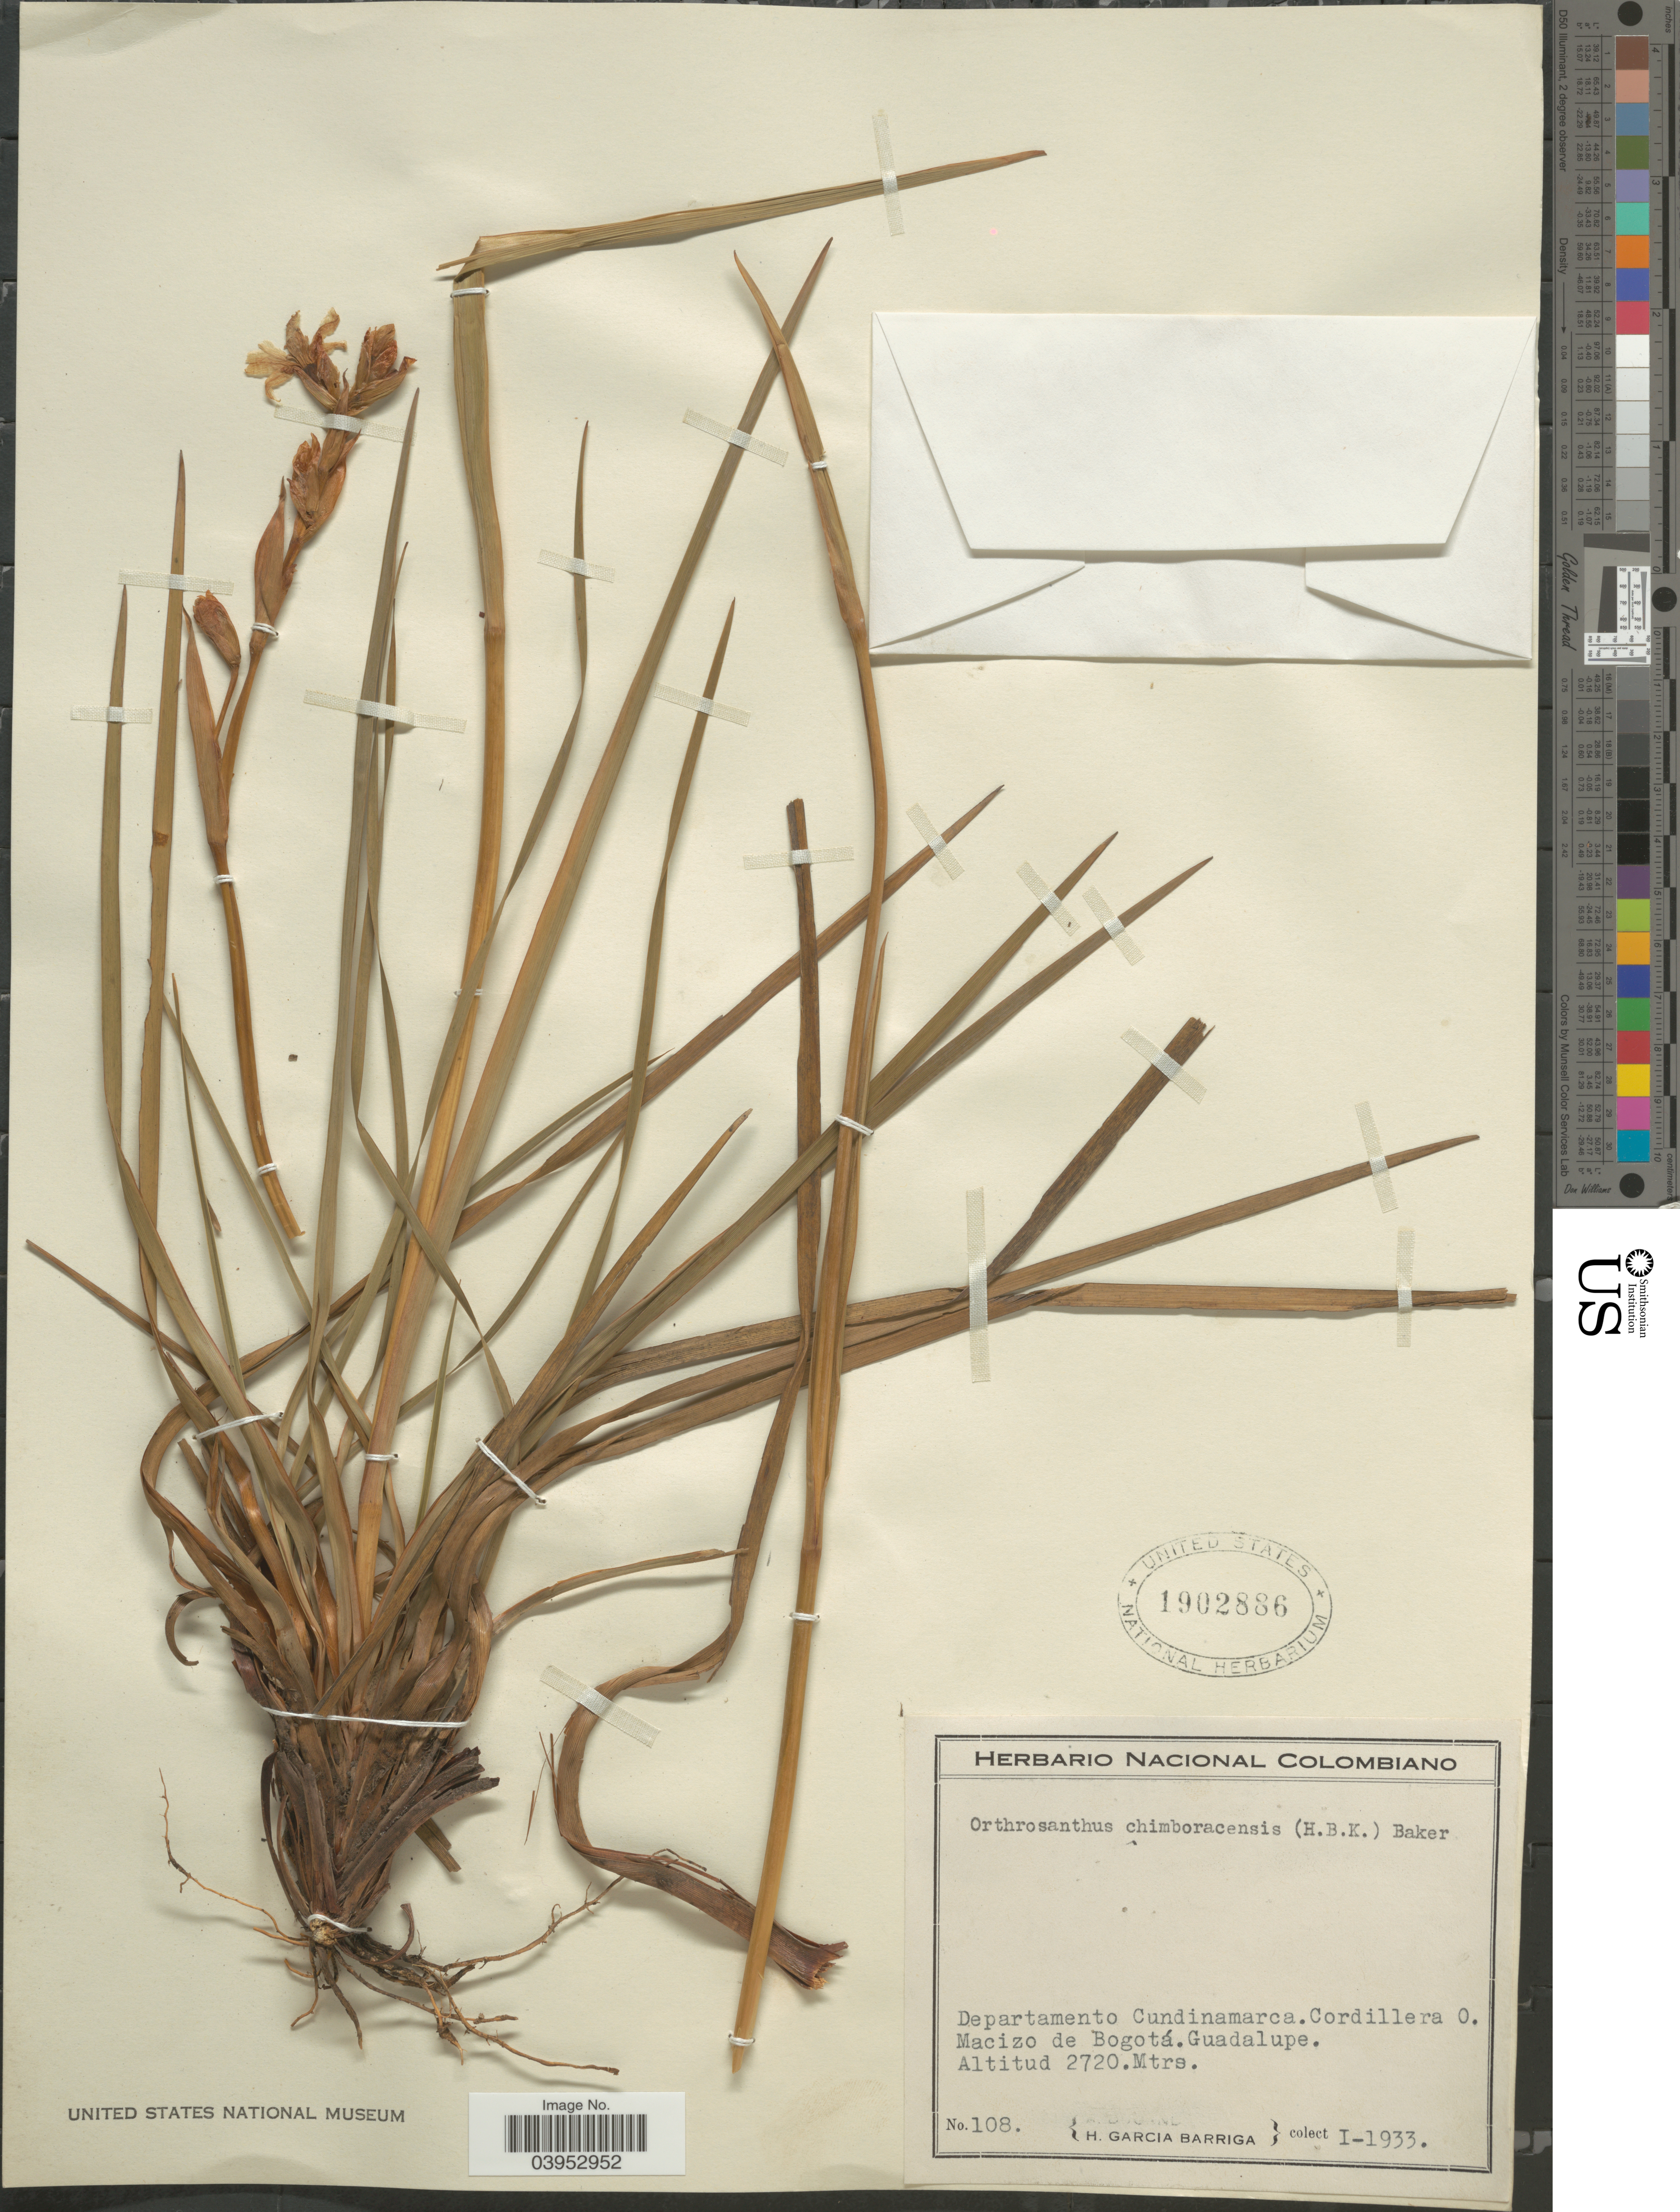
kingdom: Plantae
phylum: Tracheophyta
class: Liliopsida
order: Asparagales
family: Iridaceae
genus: Orthrosanthus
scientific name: Orthrosanthus chimboracensis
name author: (Kunth) Baker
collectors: H. García Barriga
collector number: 108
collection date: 1933-01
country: Colombia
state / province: Cundinamarca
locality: Departamento Cundinamarca.Cordillera O. Macizo de Bogotá.Guadalupe.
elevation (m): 2720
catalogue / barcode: US 1902886